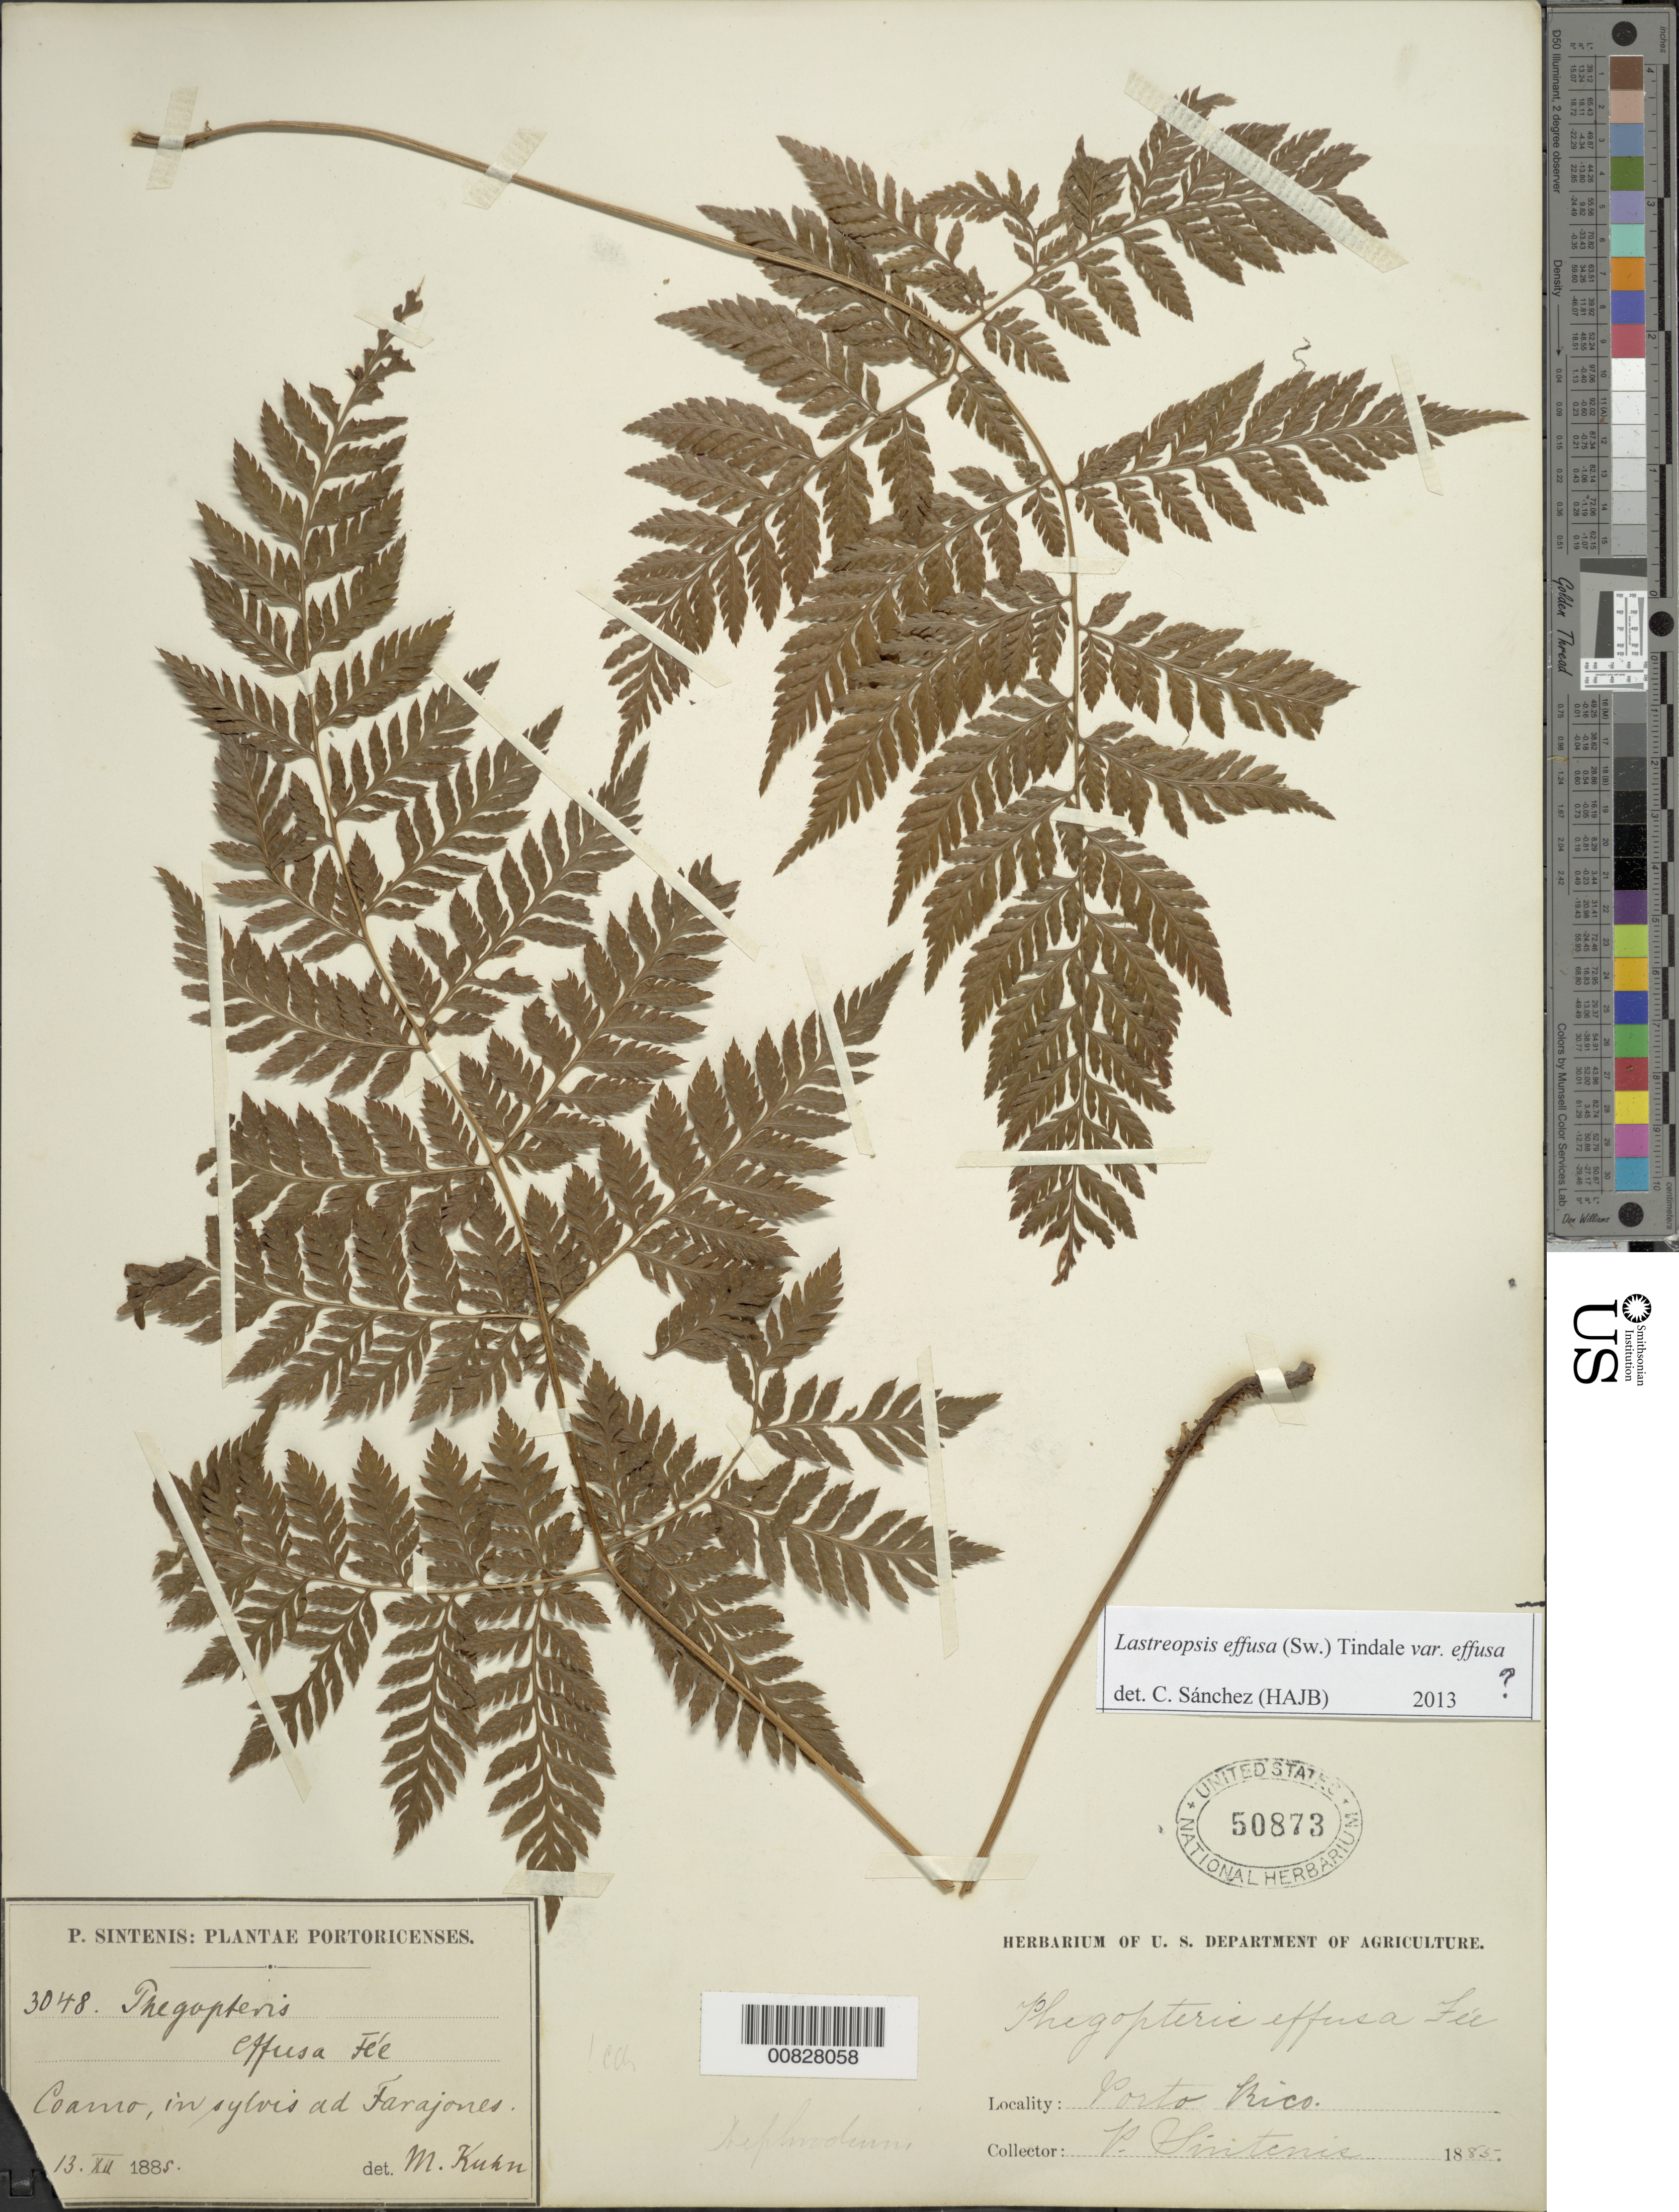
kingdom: Plantae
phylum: Tracheophyta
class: Polypodiopsida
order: Polypodiales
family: Dryopteridaceae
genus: Parapolystichum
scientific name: Parapolystichum effusum var. effusum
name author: (Sw.) Ching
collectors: P. Sintenis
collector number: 3048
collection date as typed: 13 Dec 1885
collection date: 1885-12-13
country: Puerto Rico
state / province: Coamo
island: Puerto Rico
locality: Coamo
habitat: In sylvis ad Farajones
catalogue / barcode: US 50873